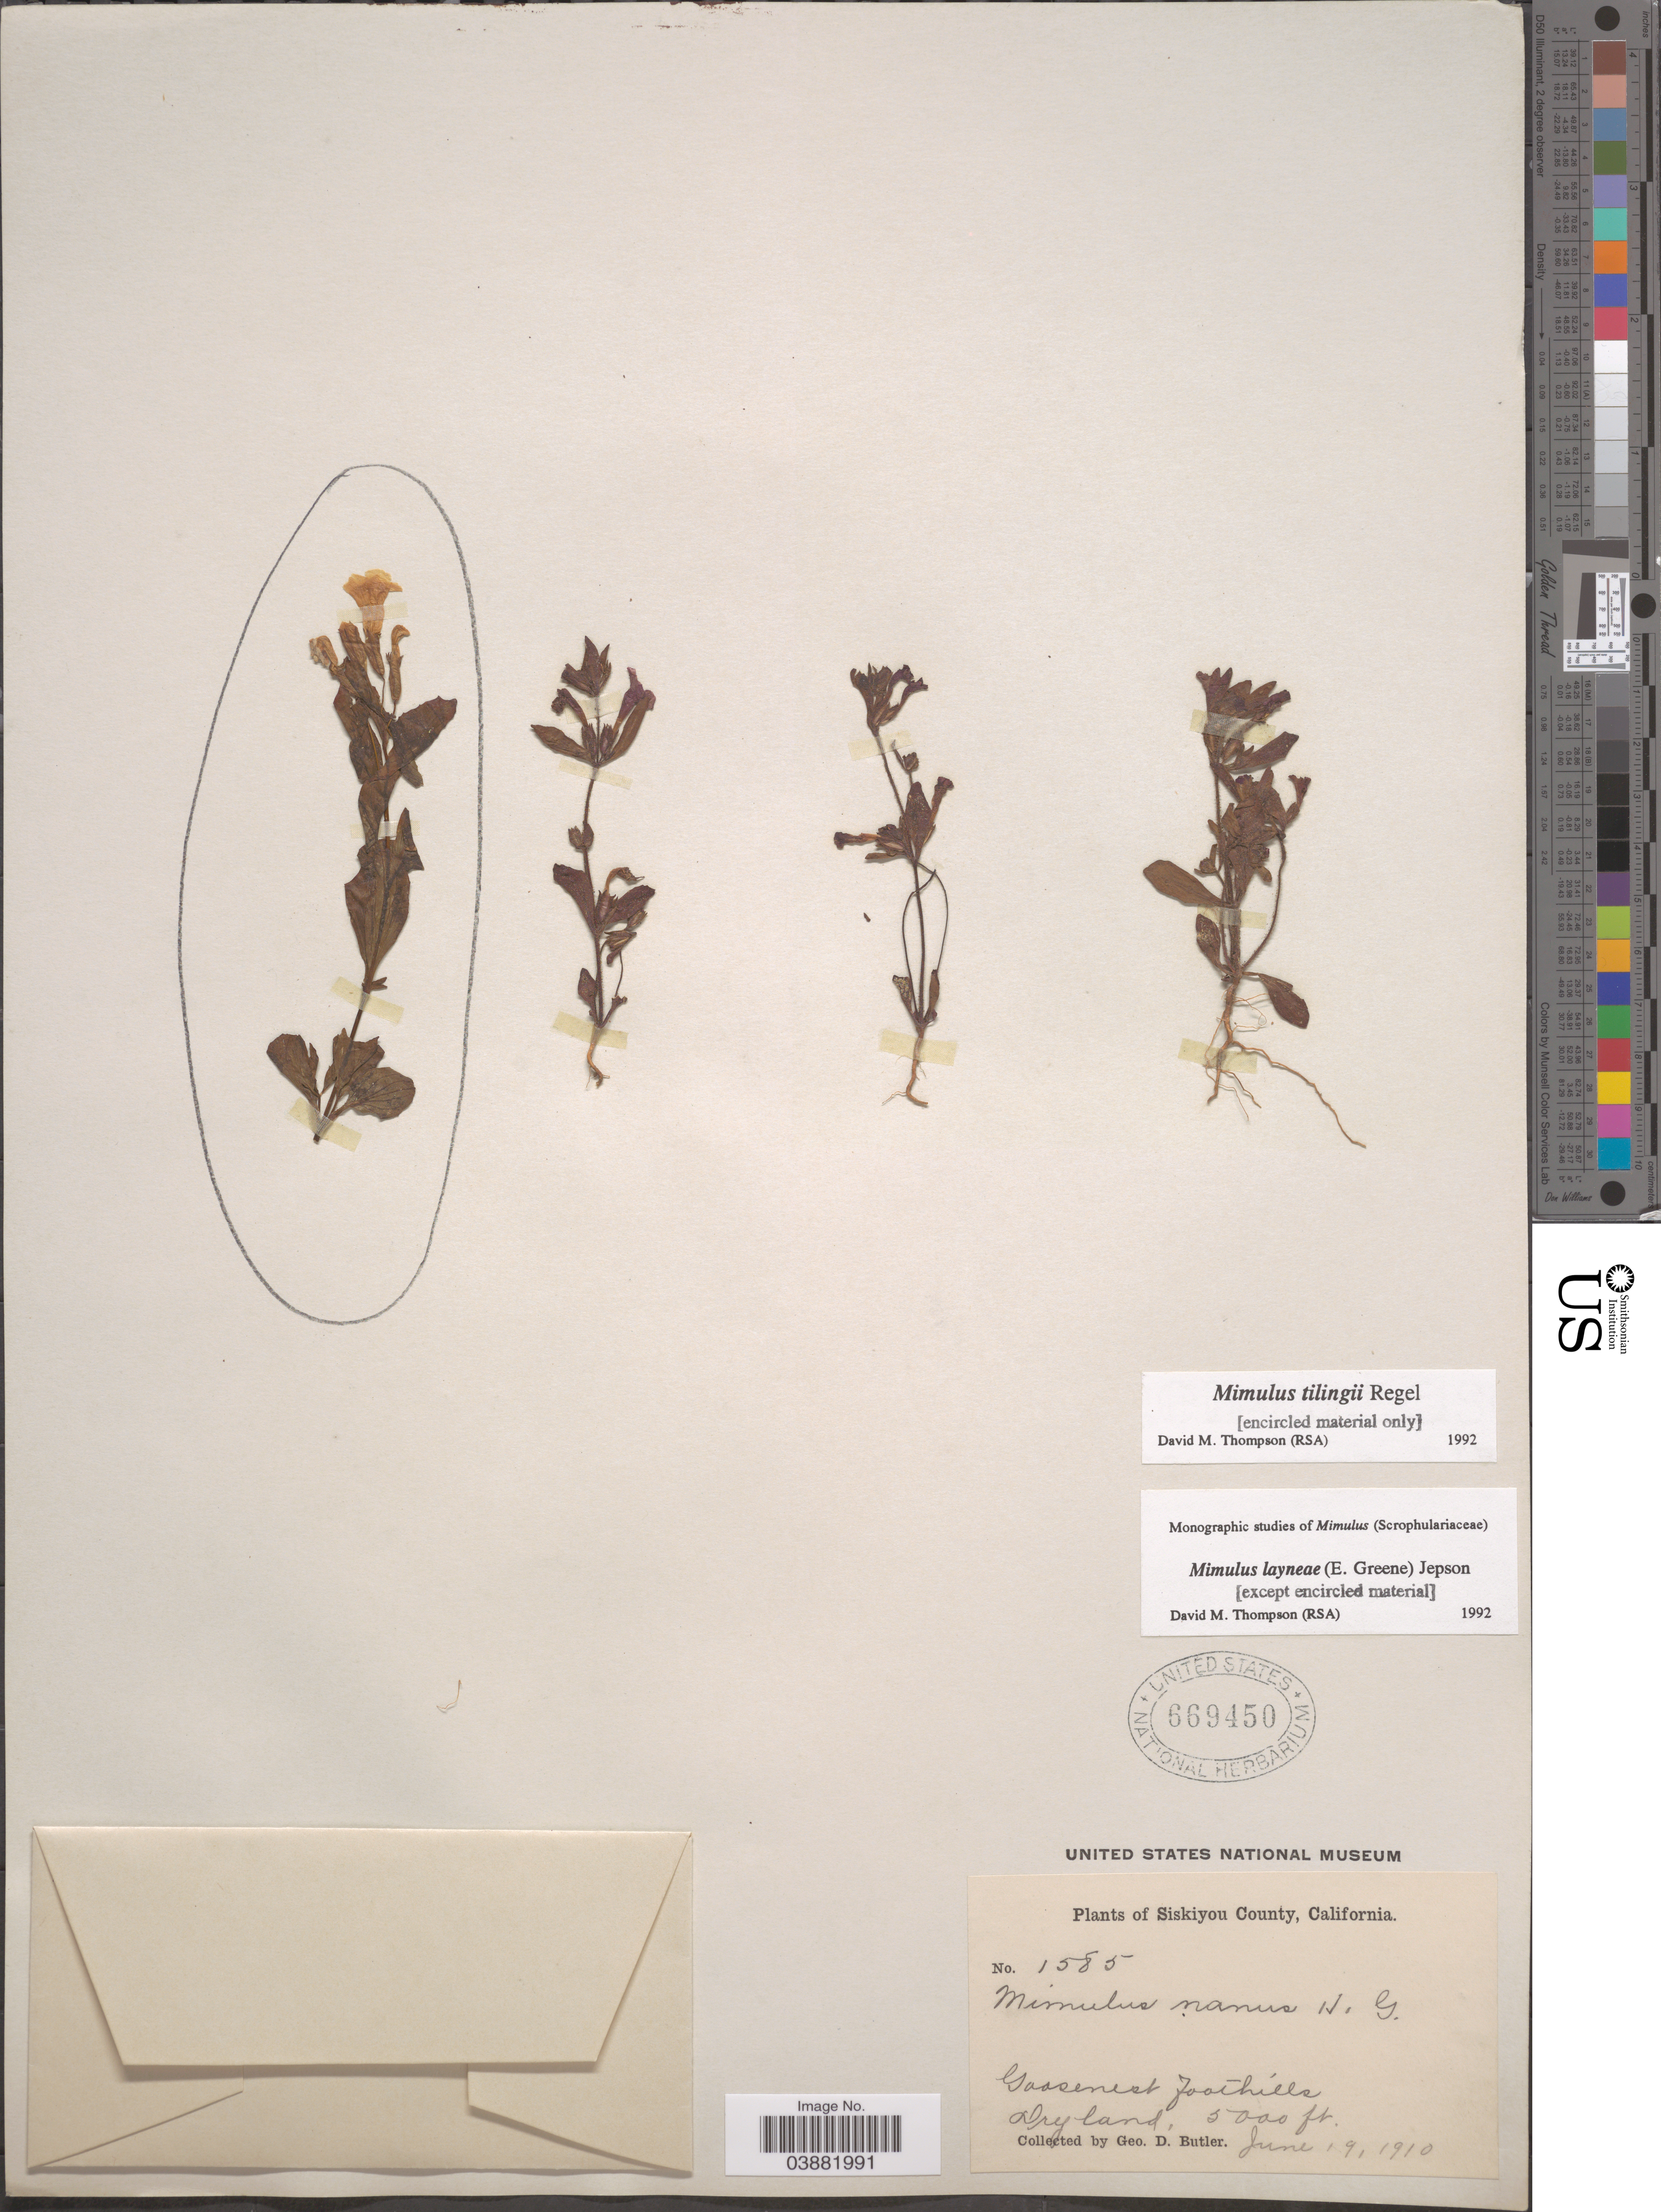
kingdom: Plantae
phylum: Tracheophyta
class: Magnoliopsida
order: Lamiales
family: Phrymaceae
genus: Mimulus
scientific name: Mimulus layneae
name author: (Greene) Jeps.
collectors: G. D. Butler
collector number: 1585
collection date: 1910-06-19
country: United States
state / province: California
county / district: Siskiyou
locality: Siskiyou County. Goosenest foothills.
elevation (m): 1524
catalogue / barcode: US 669450